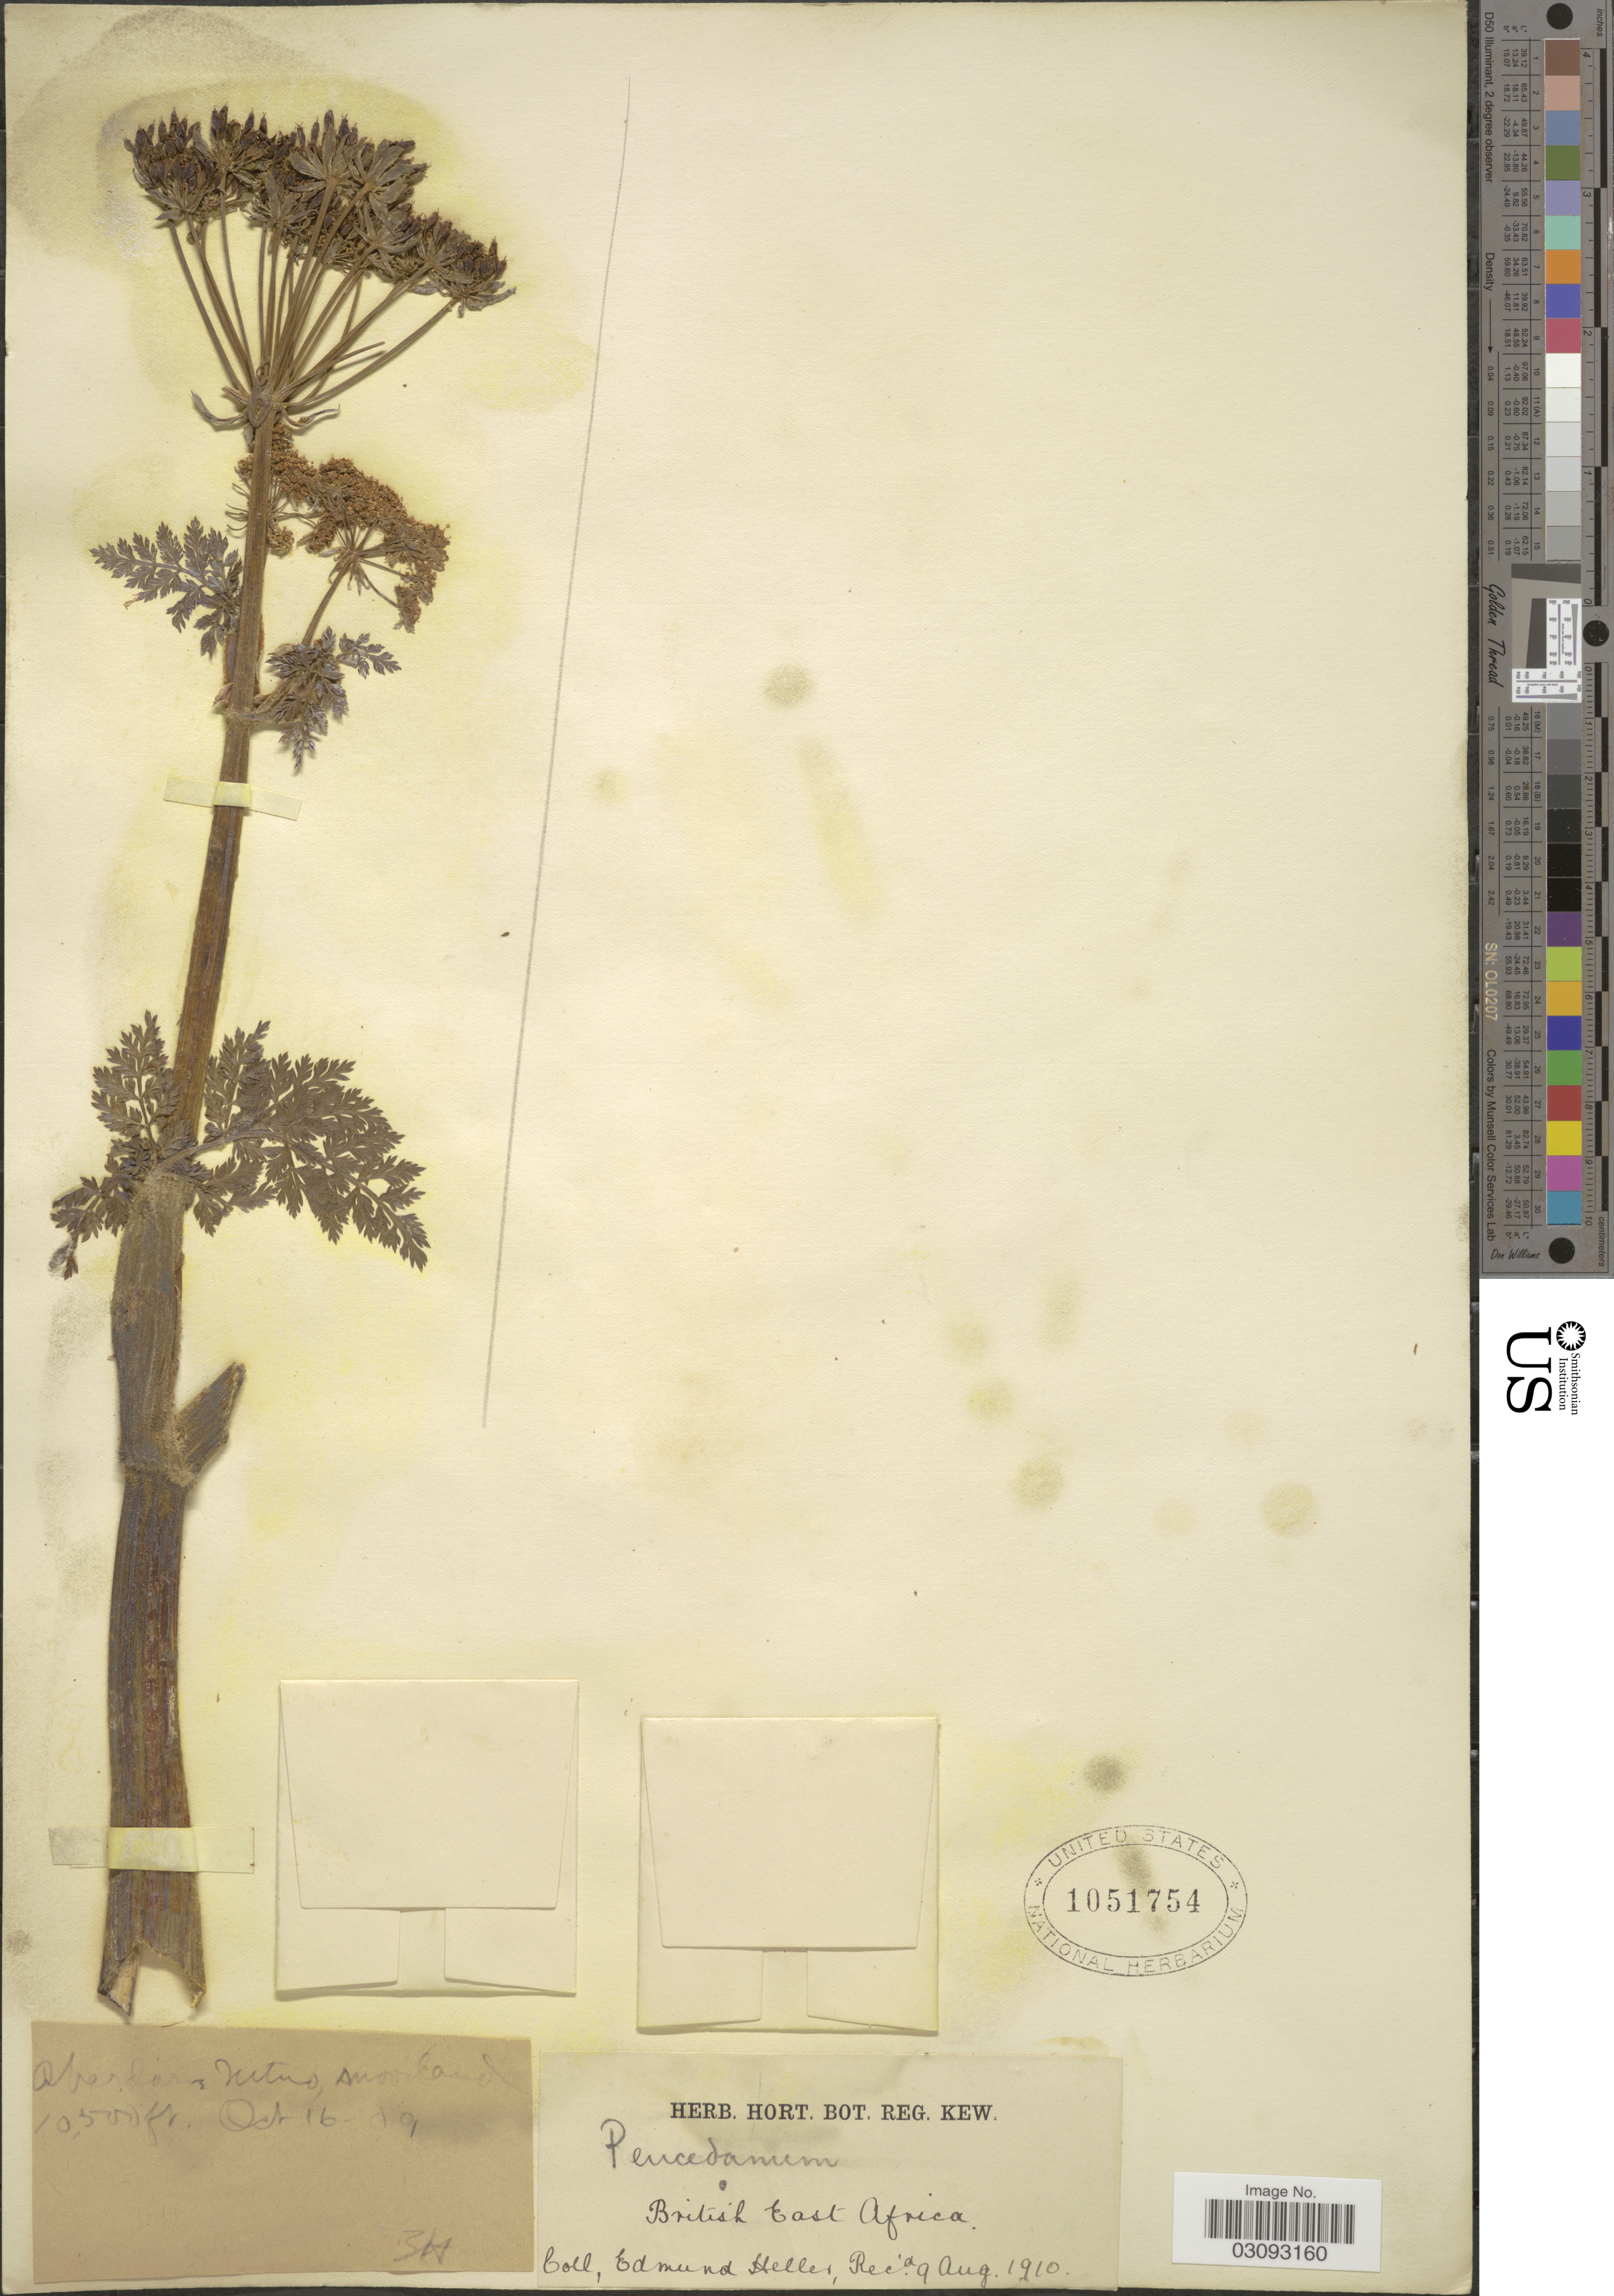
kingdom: Plantae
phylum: Tracheophyta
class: Magnoliopsida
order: Apiales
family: Apiaceae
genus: Peucedanum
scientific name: Peucedanum sp.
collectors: E. Heller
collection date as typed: Transcribed d/m/y: 16/10/89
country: Kenya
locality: British East Africa. Aberdare Mtns.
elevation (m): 3200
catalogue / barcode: US 1051754